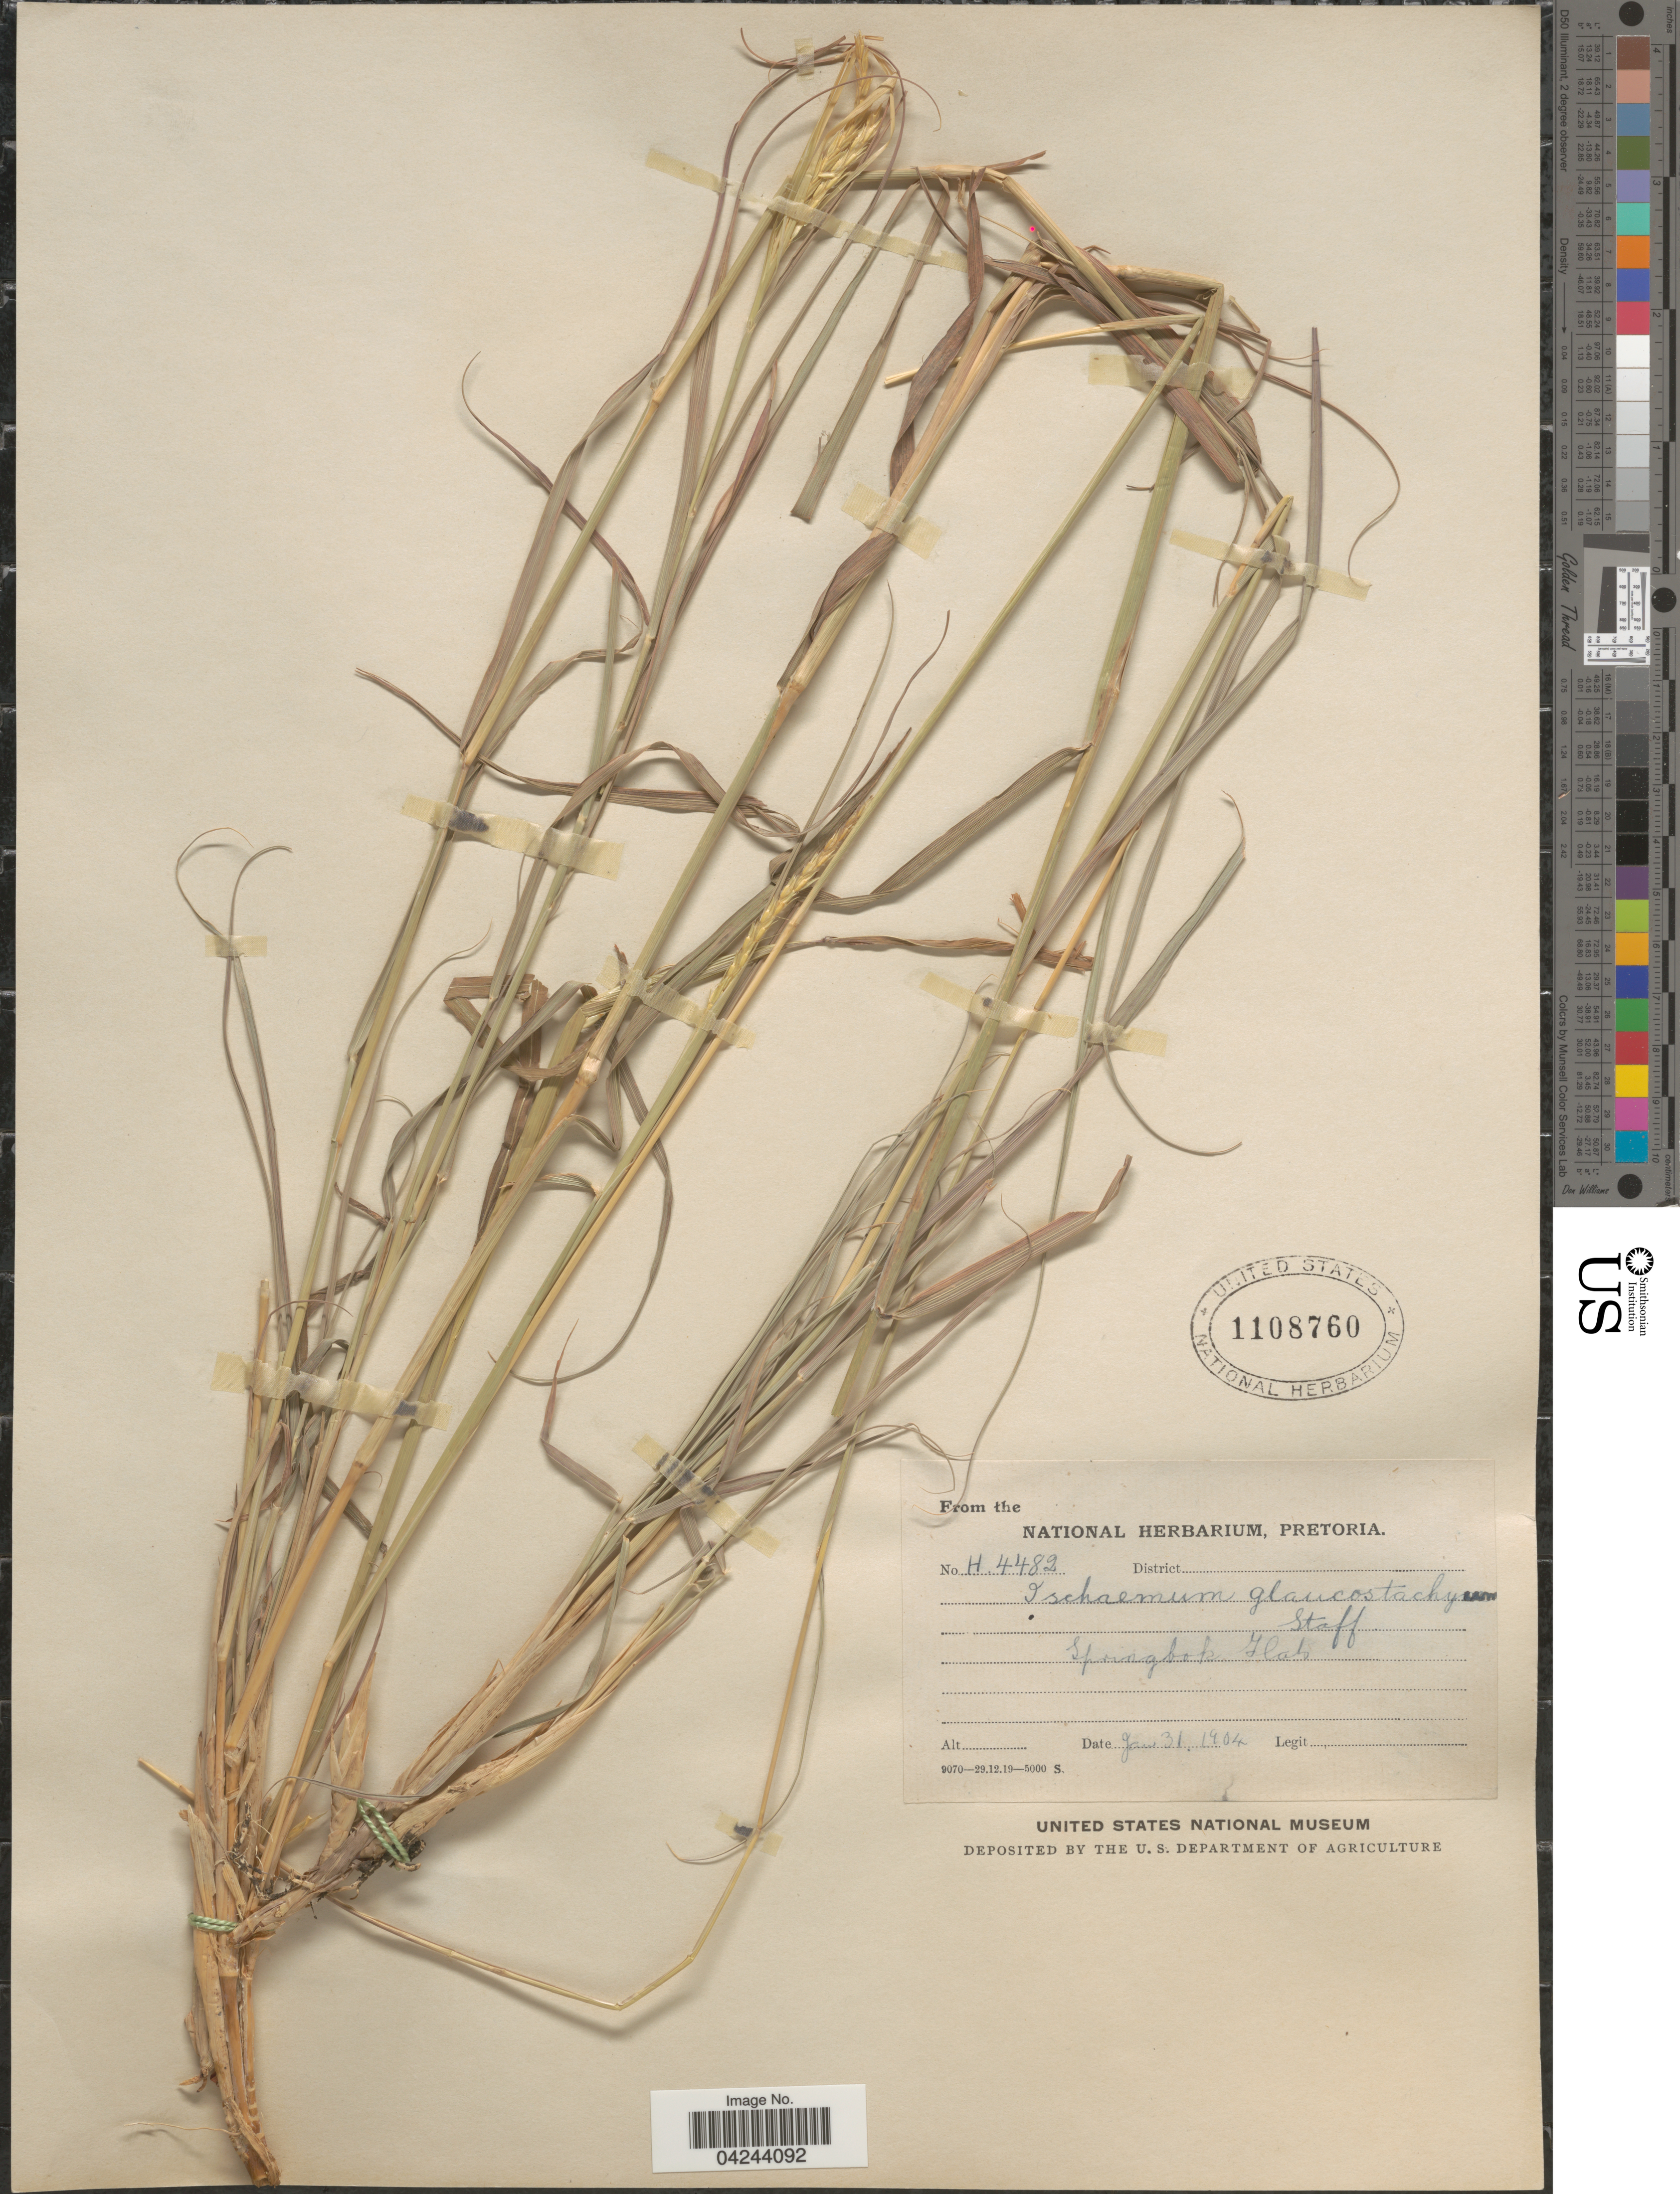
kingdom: Plantae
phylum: Tracheophyta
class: Liliopsida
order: Poales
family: Poaceae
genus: Ischaemum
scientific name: Ischaemum afrum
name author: (J.F. Gmel.) Dandy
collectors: National Herbarium Pretoria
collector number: H4482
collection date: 1904-01-31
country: South Africa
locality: Springbok Flats.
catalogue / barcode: US 1108760